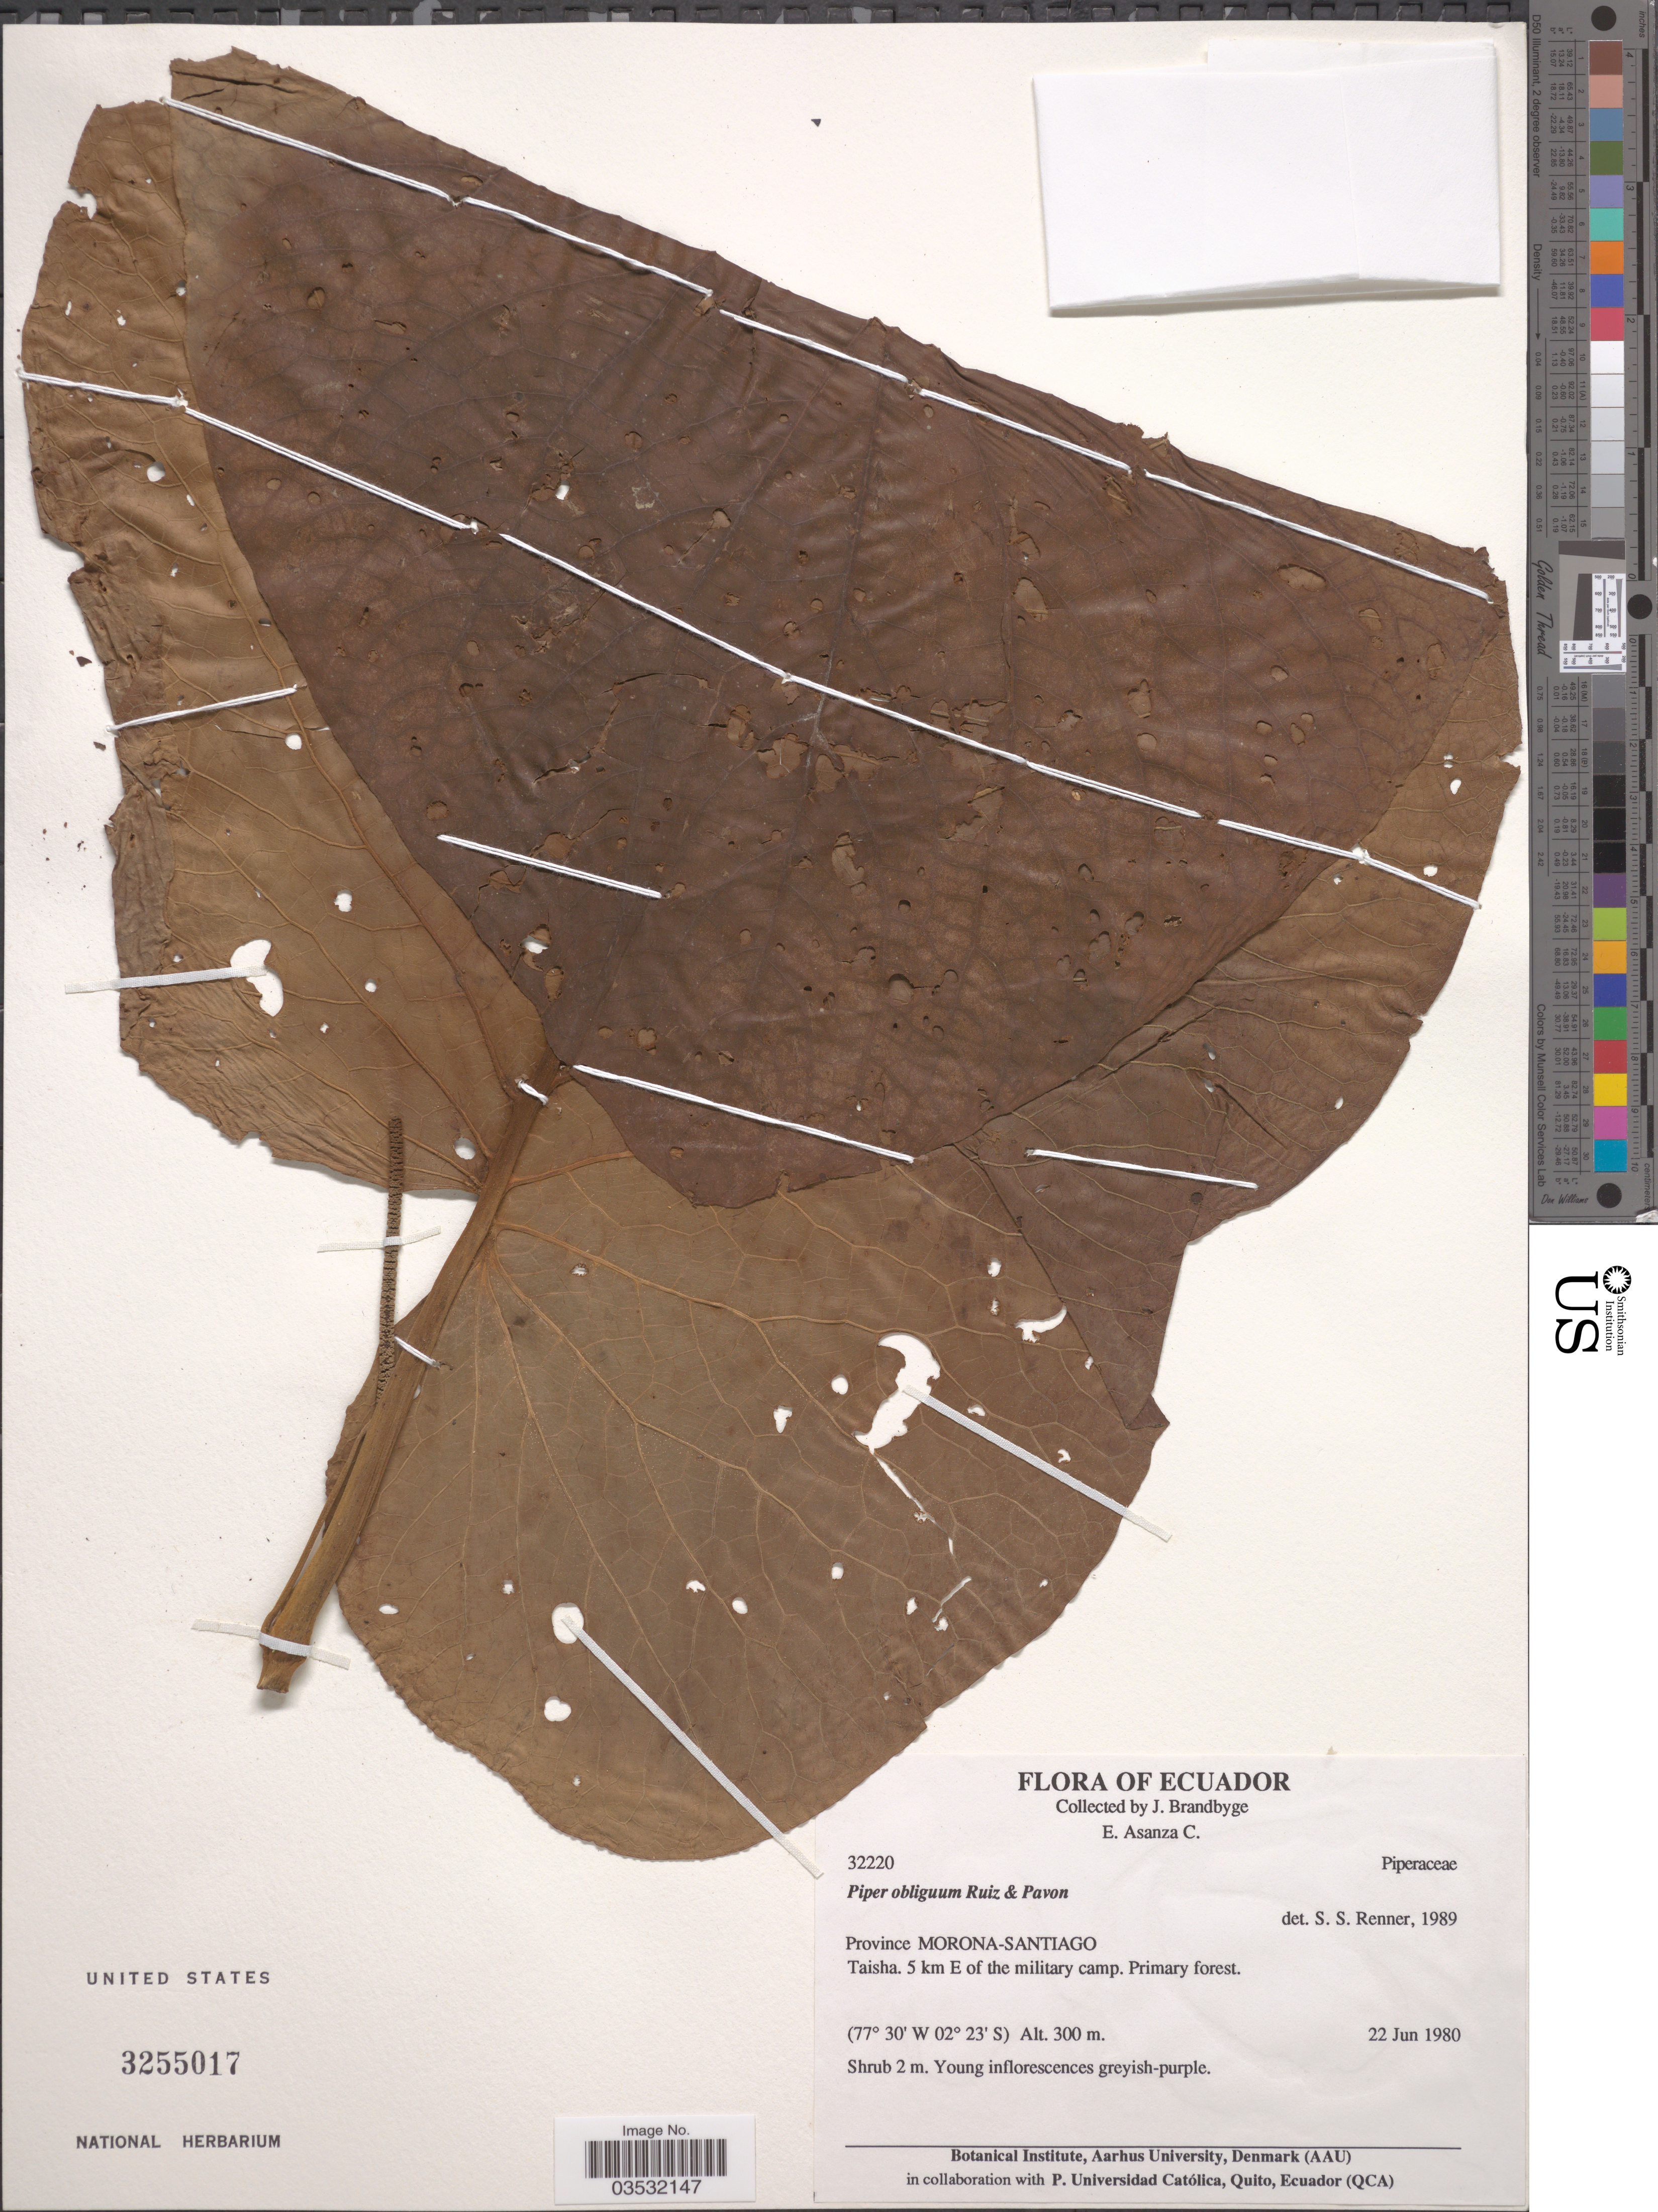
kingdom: Plantae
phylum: Tracheophyta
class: Magnoliopsida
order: Piperales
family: Piperaceae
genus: Piper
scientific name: Piper obliquum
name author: Ruiz & Pav.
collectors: J. Brandbyge & E. Asanza C.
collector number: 32220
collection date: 1980-06-22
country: Ecuador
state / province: Morona-Santiago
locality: Taisha. 5 km E of the military camp.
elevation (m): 300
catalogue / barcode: US 3255017